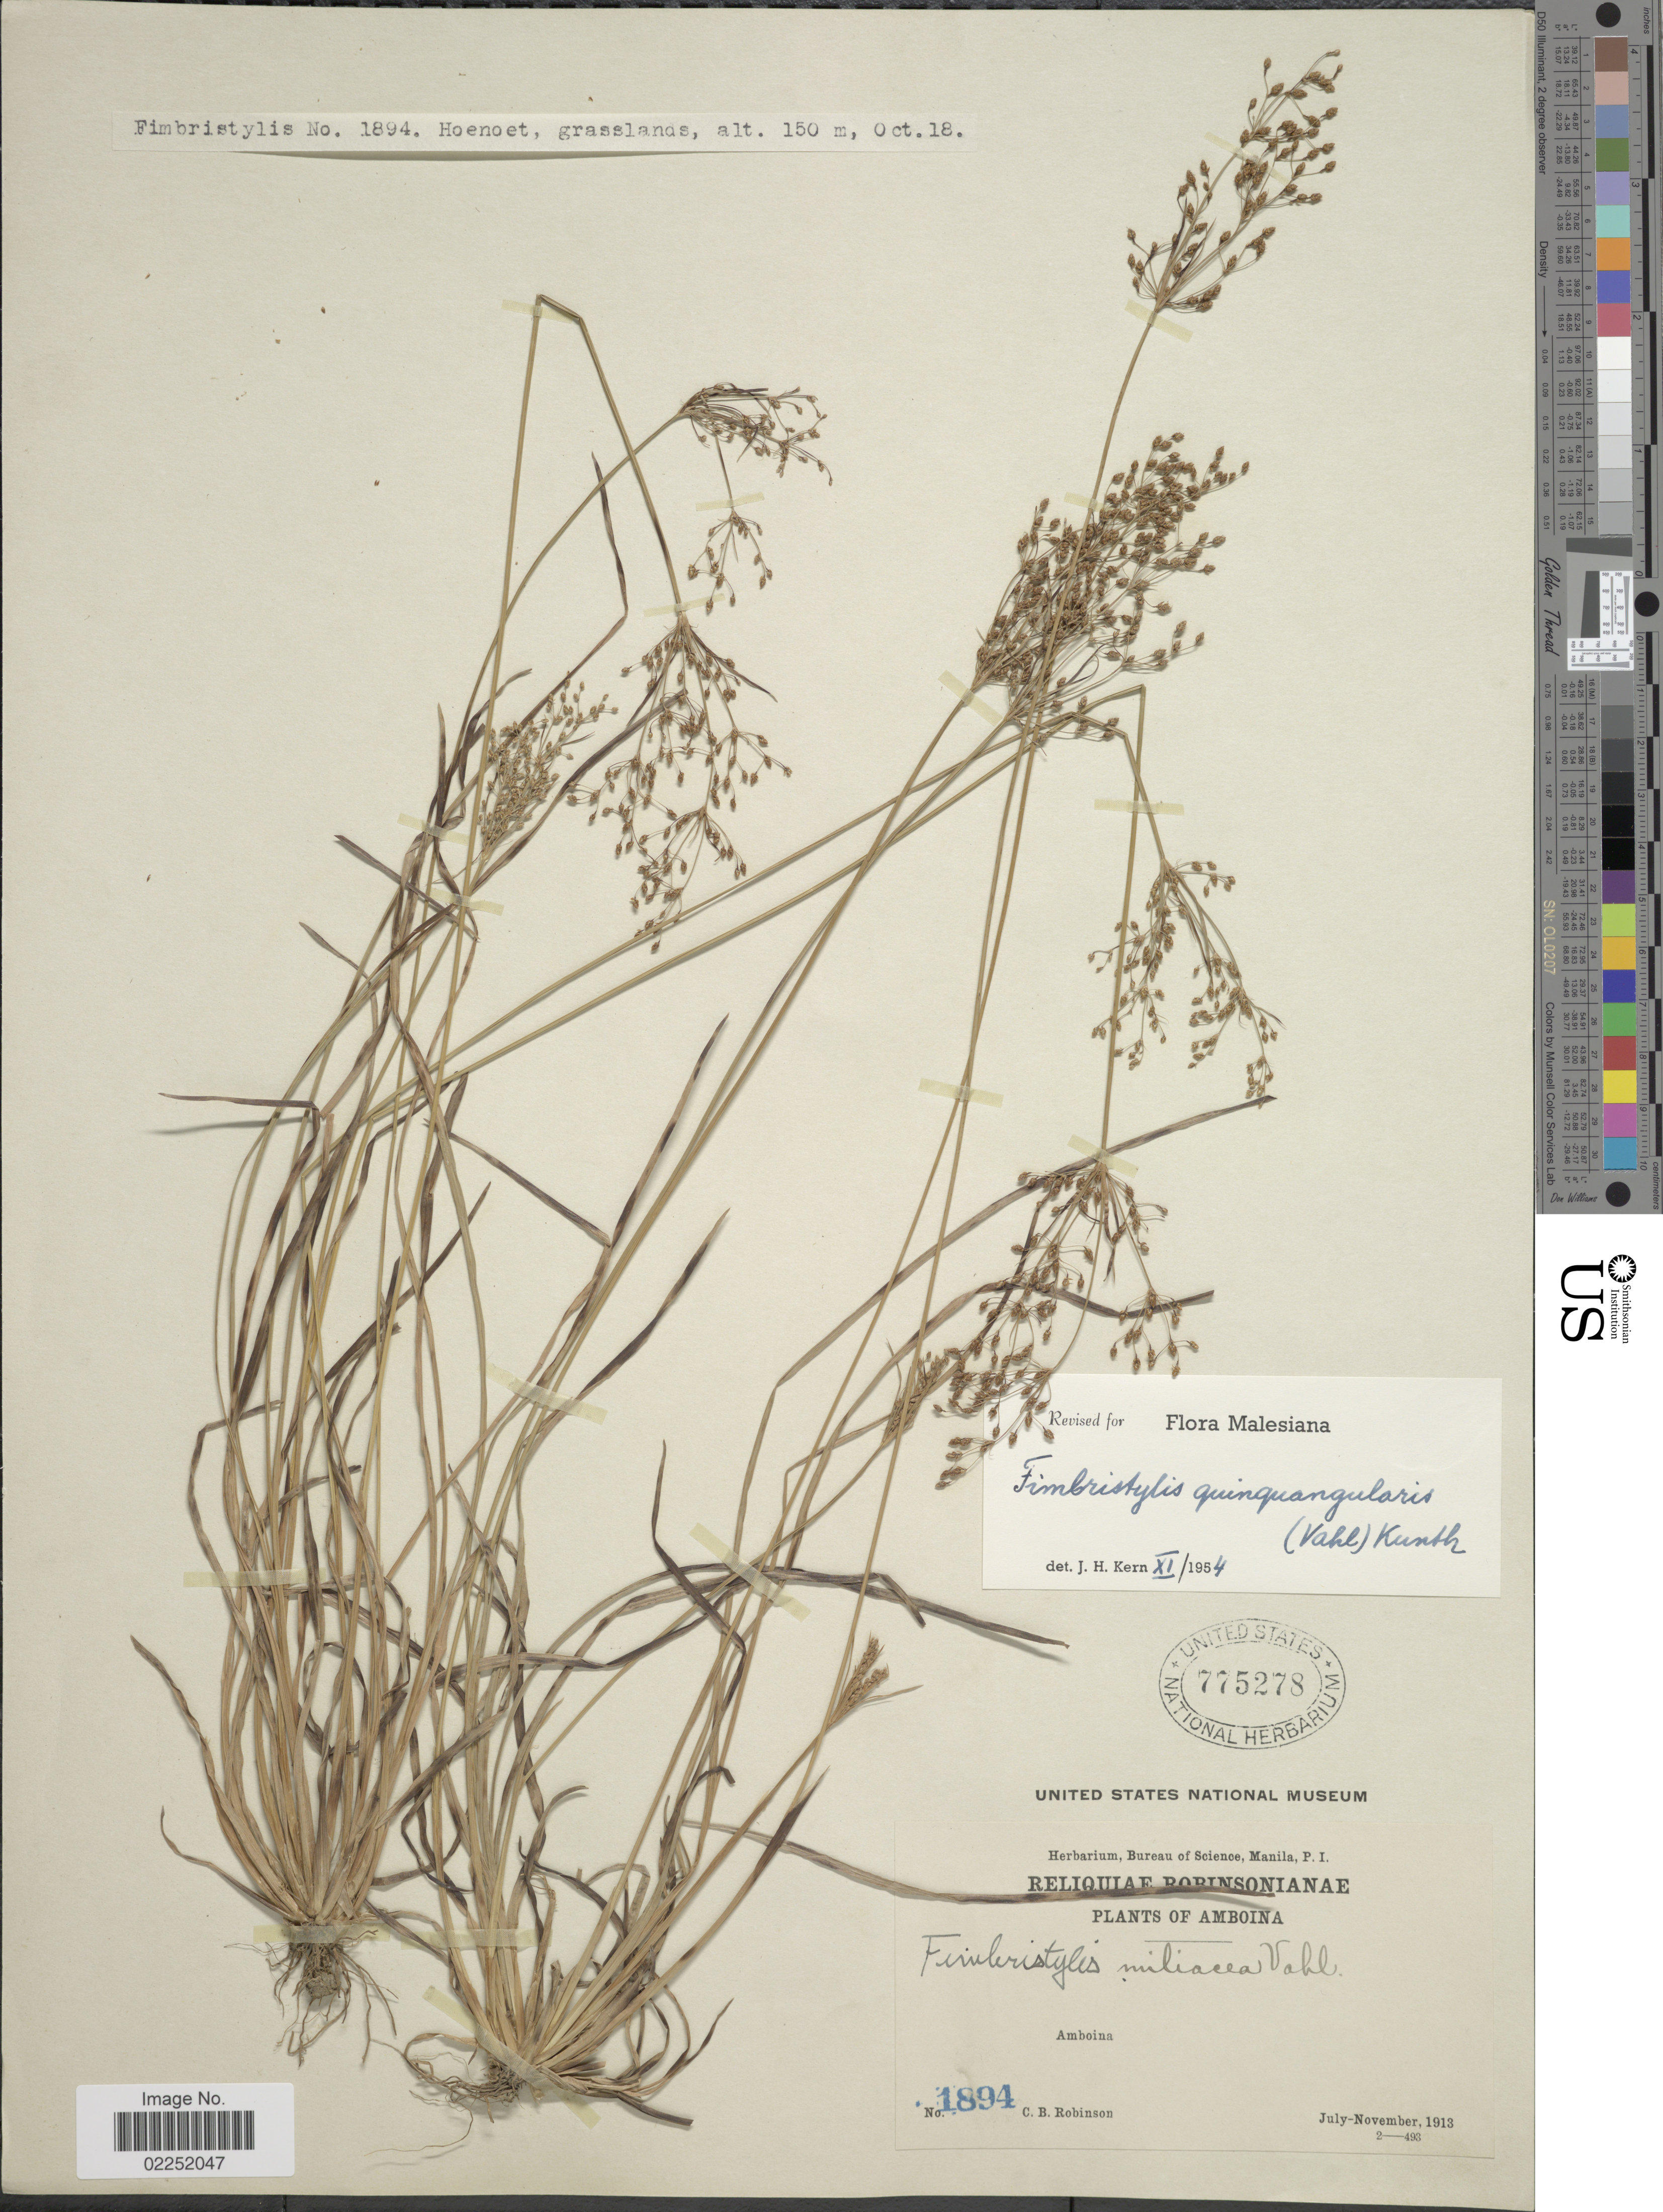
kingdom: Plantae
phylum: Tracheophyta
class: Liliopsida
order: Poales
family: Cyperaceae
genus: Fimbristylis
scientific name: Fimbristylis quinquangularis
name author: (Vahl) Kunth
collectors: C. Robinson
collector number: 1894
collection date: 1913-10-18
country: Indonesia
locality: Amboina, Hoenoet, grasslands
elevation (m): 150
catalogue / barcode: US 775278